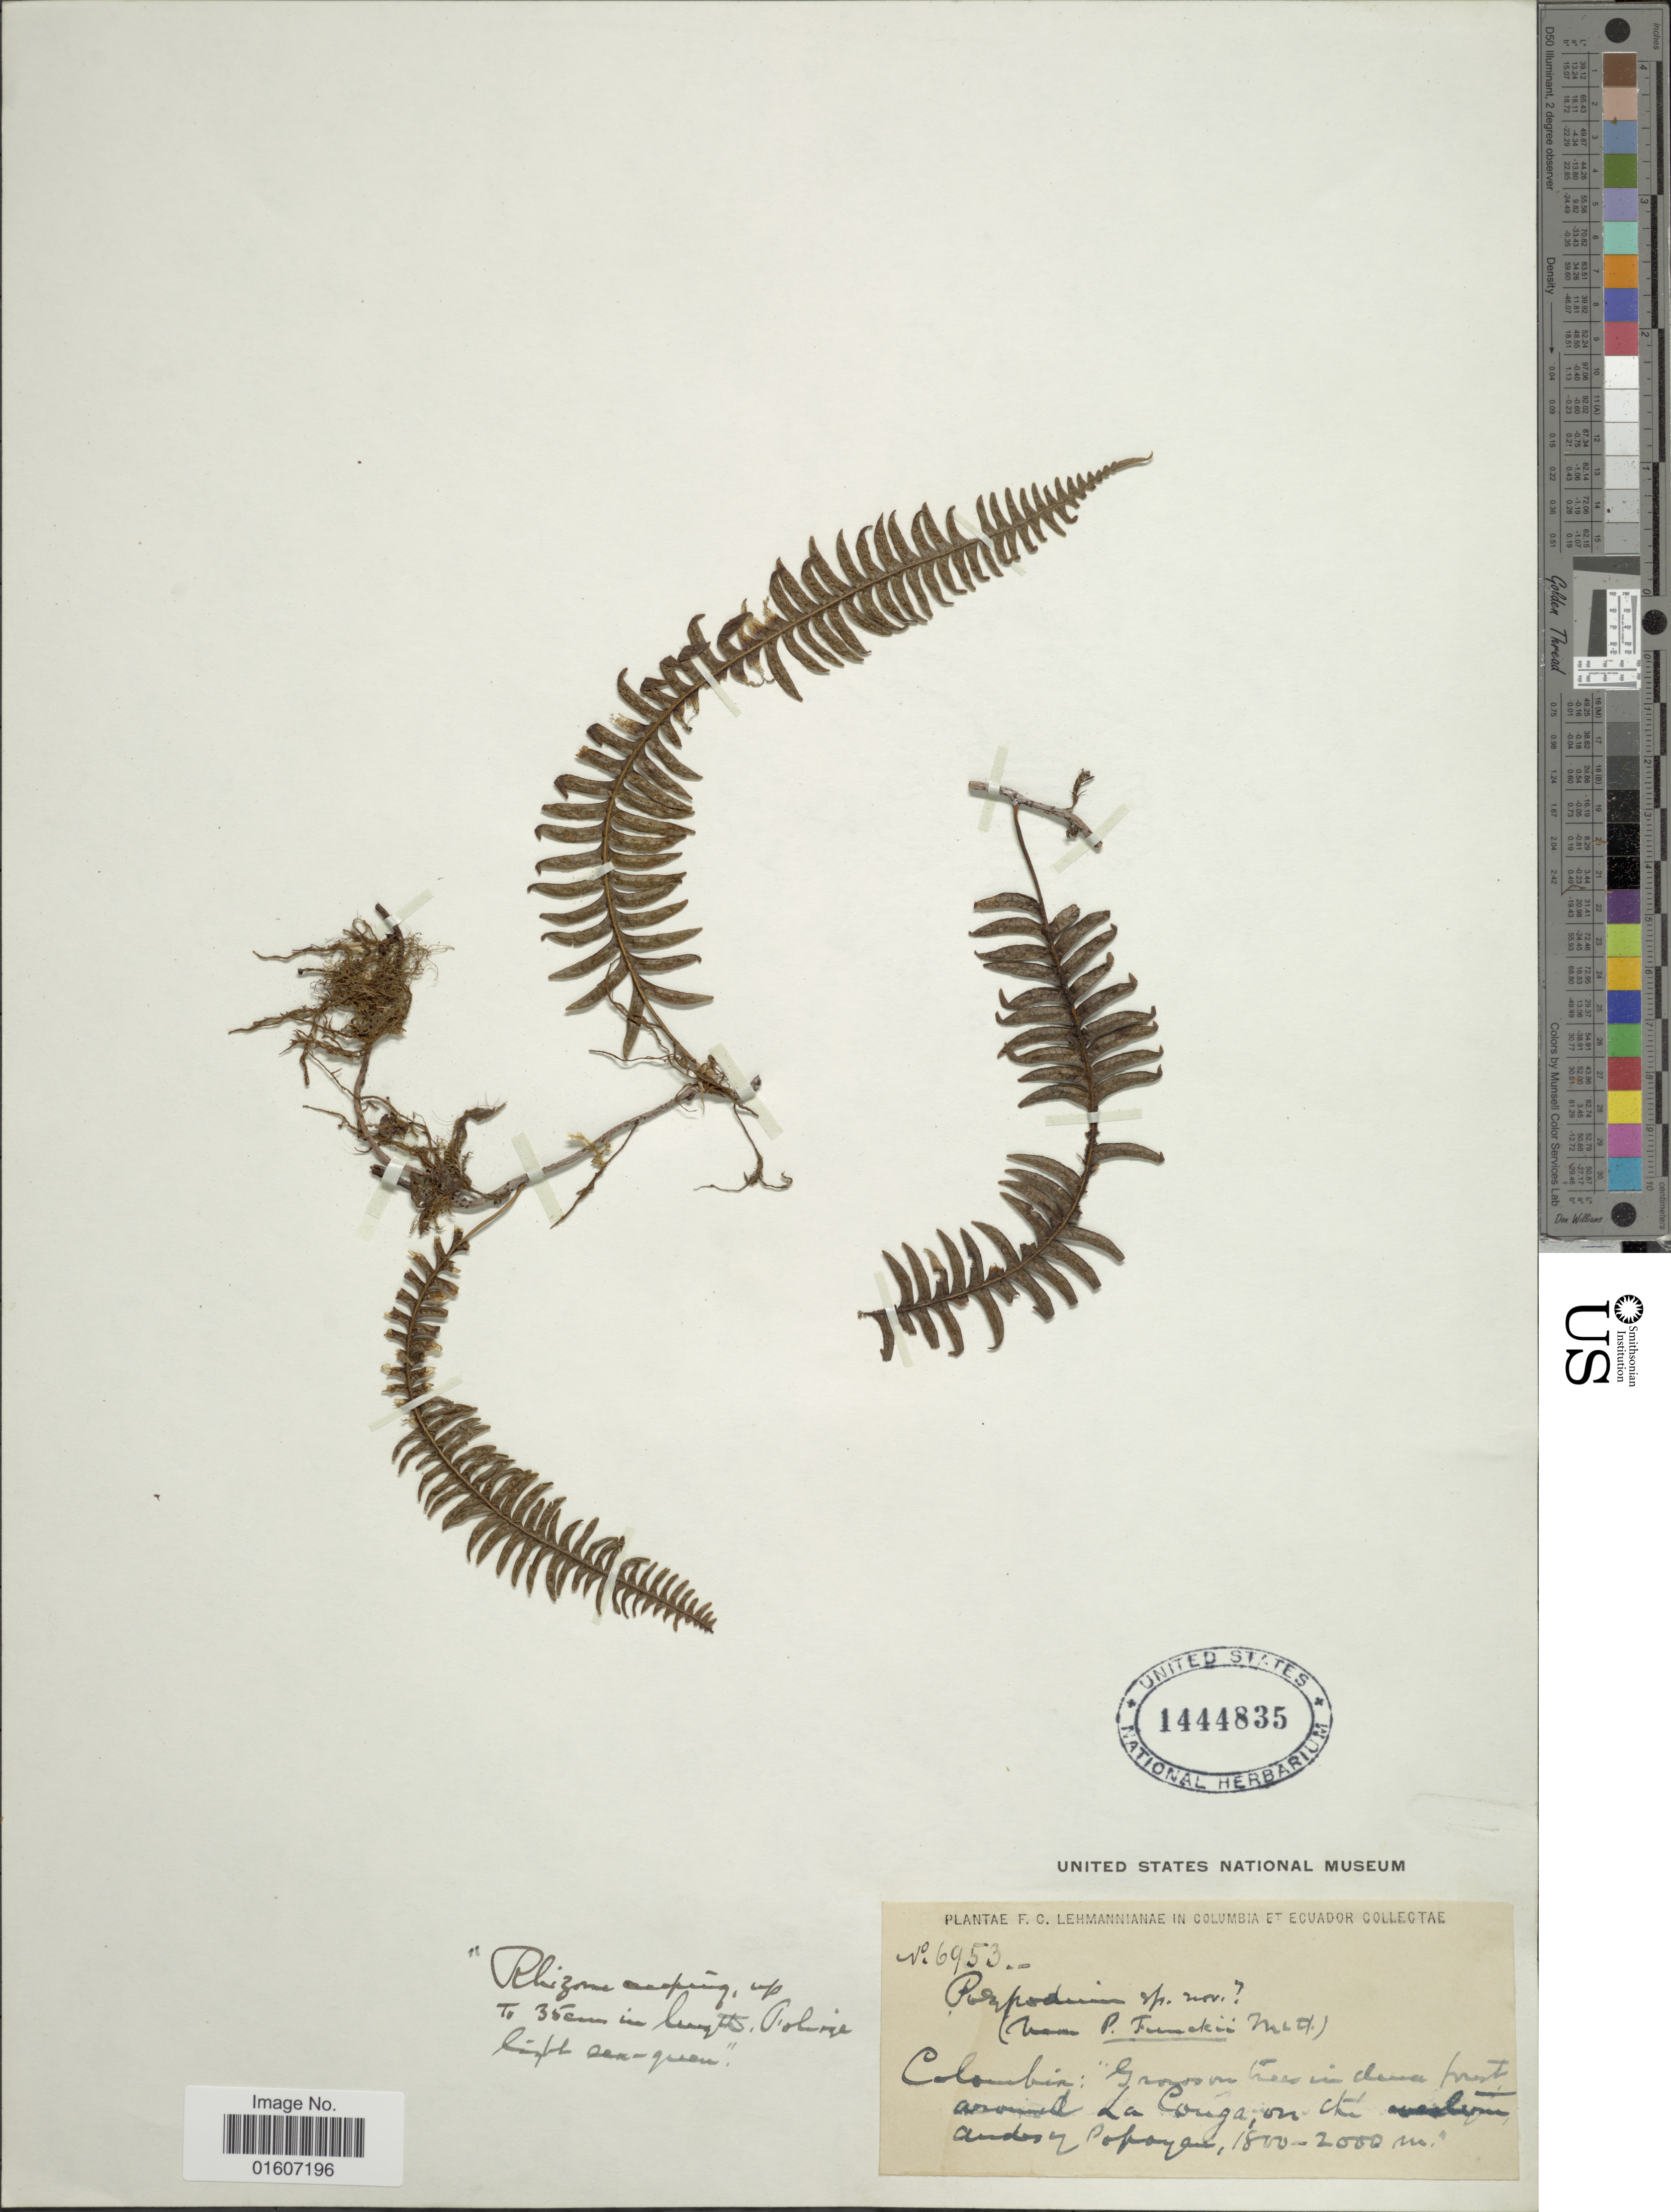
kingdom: Plantae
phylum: Tracheophyta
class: Polypodiopsida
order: Polypodiales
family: Polypodiaceae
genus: Serpocaulon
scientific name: Serpocaulon sp.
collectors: F. C. Lehmann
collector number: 6953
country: Colombia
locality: Grows on tree in dense forest around La Conga, western Andes of Popayan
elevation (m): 1800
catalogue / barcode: US 1444835